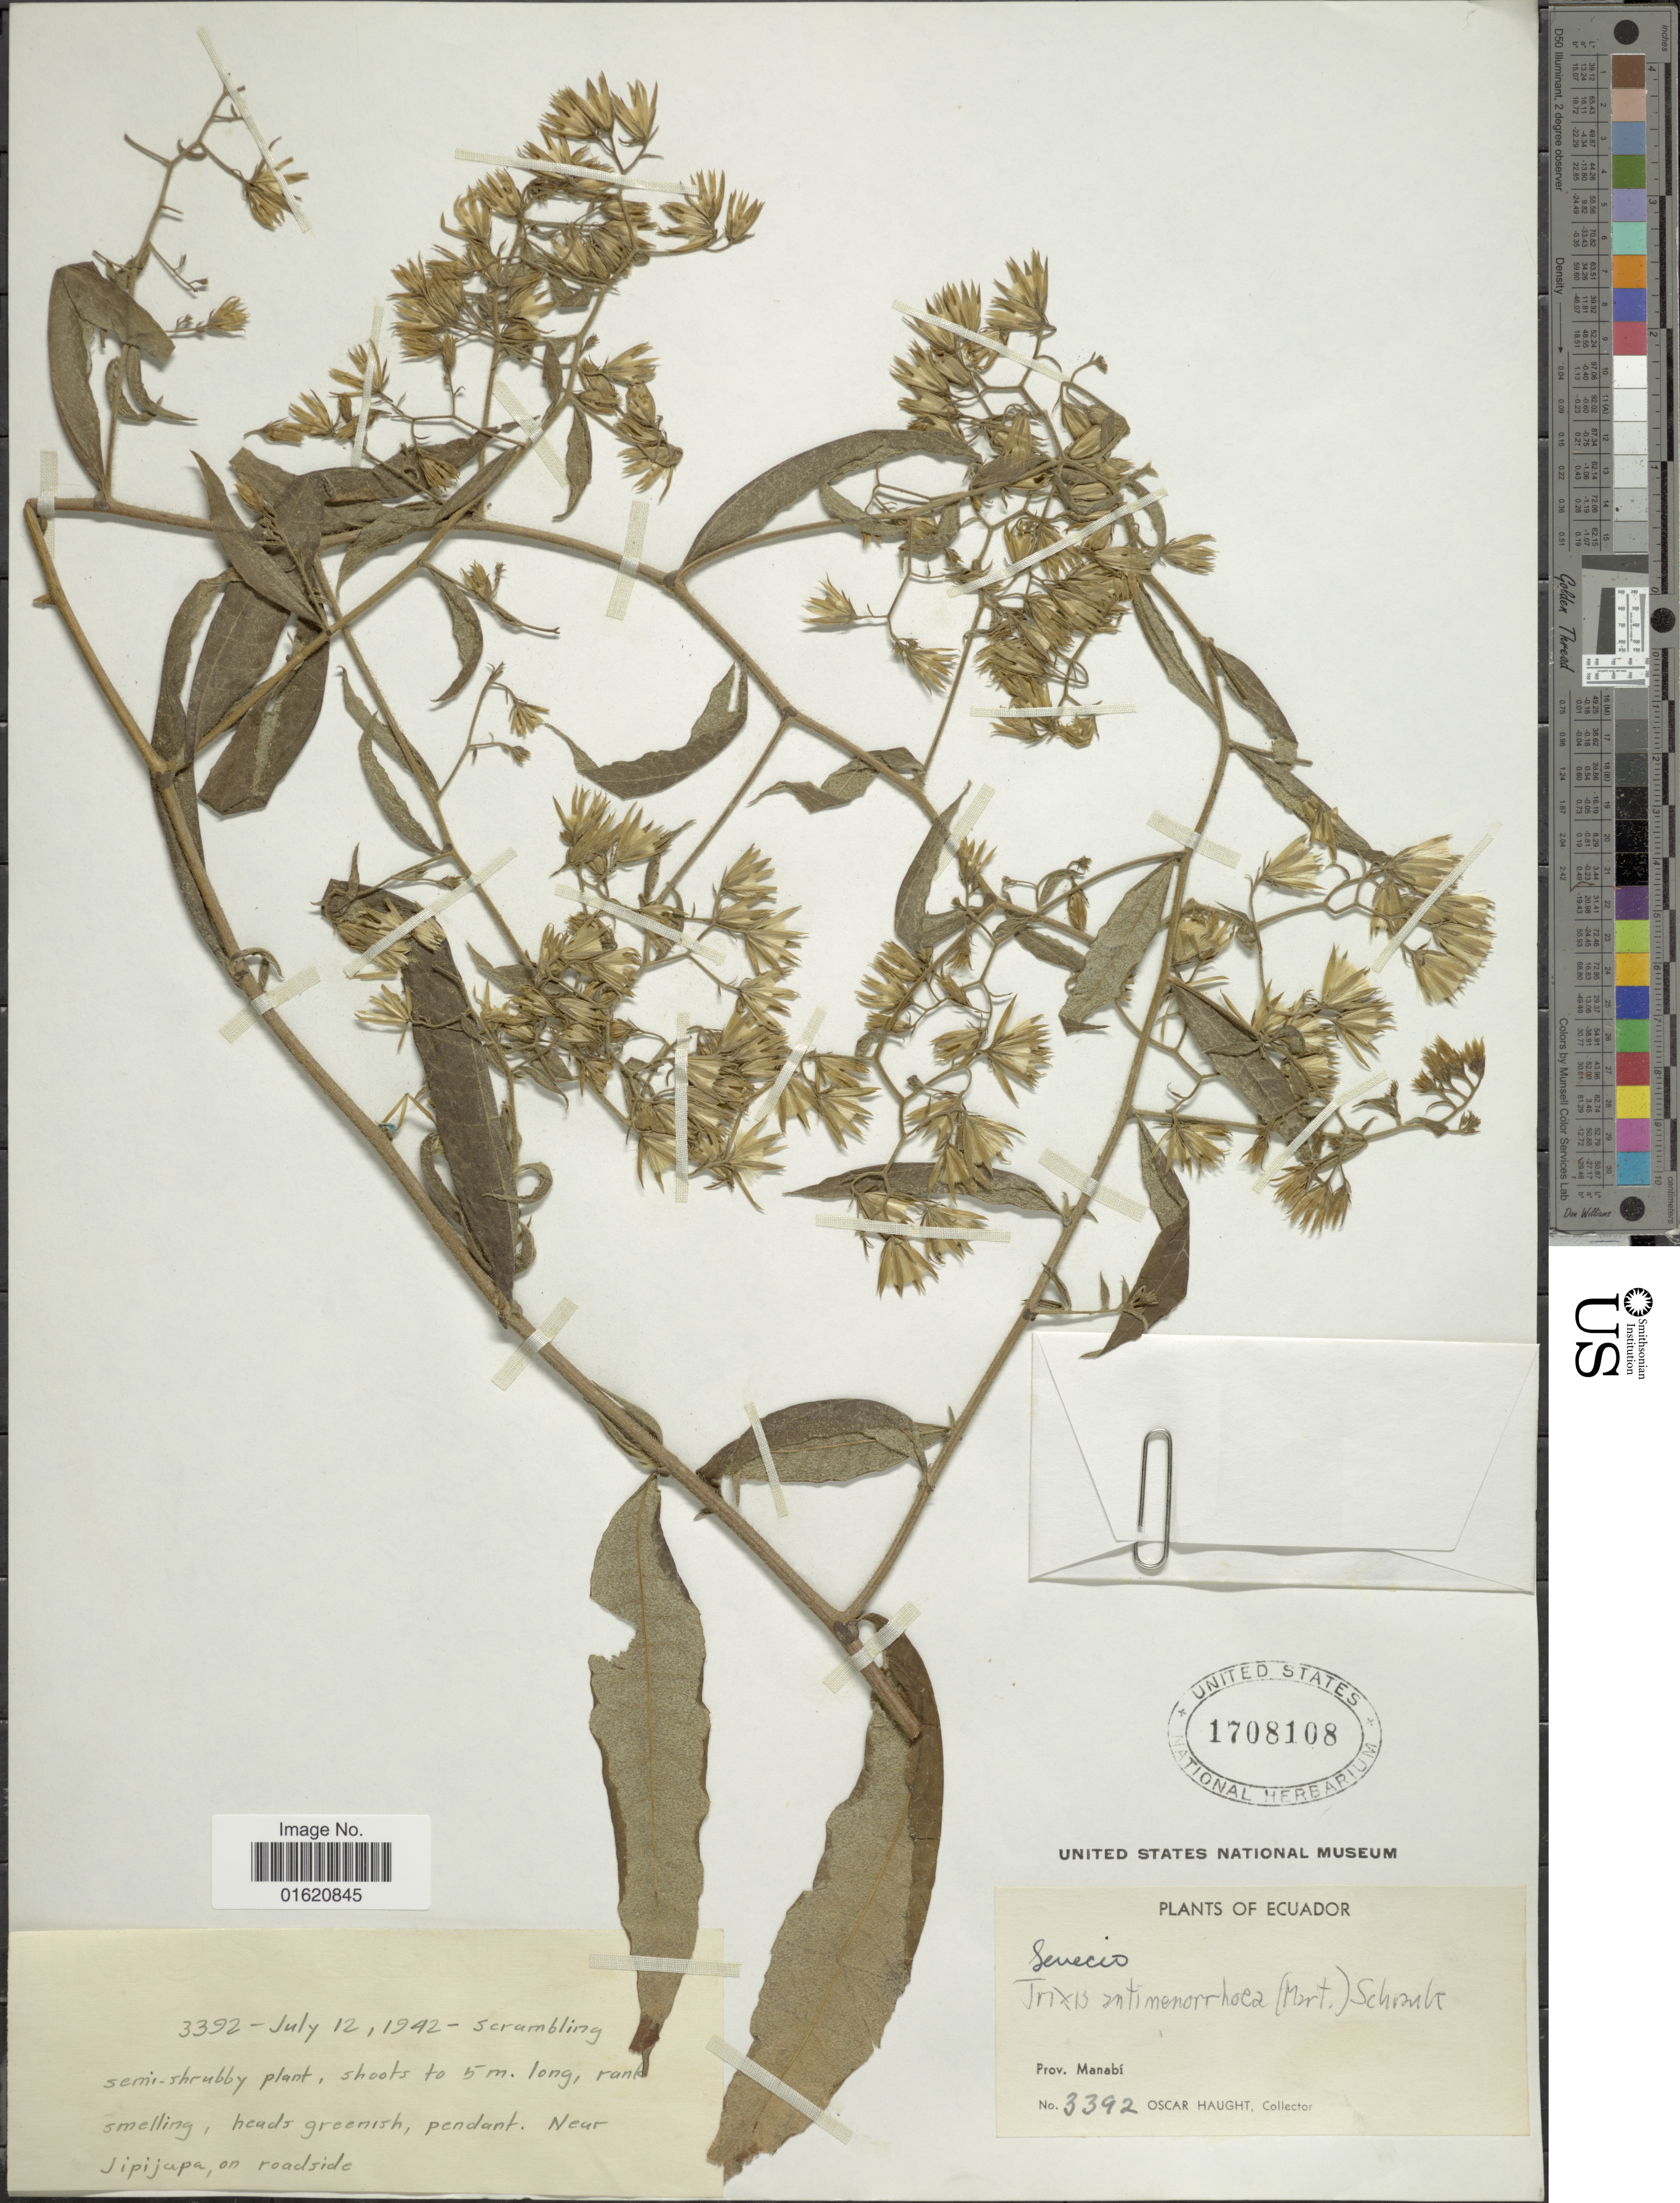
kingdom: Plantae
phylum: Tracheophyta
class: Magnoliopsida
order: Asterales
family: Asteraceae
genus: Trixis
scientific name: Trixis antimenorrhoea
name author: (Schrank) Mart. ex Kuntze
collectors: O. L. Haught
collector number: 3392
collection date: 1942-07-12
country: Ecuador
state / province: Manabí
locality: Near Jipijapa, on roadside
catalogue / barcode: US 1708108